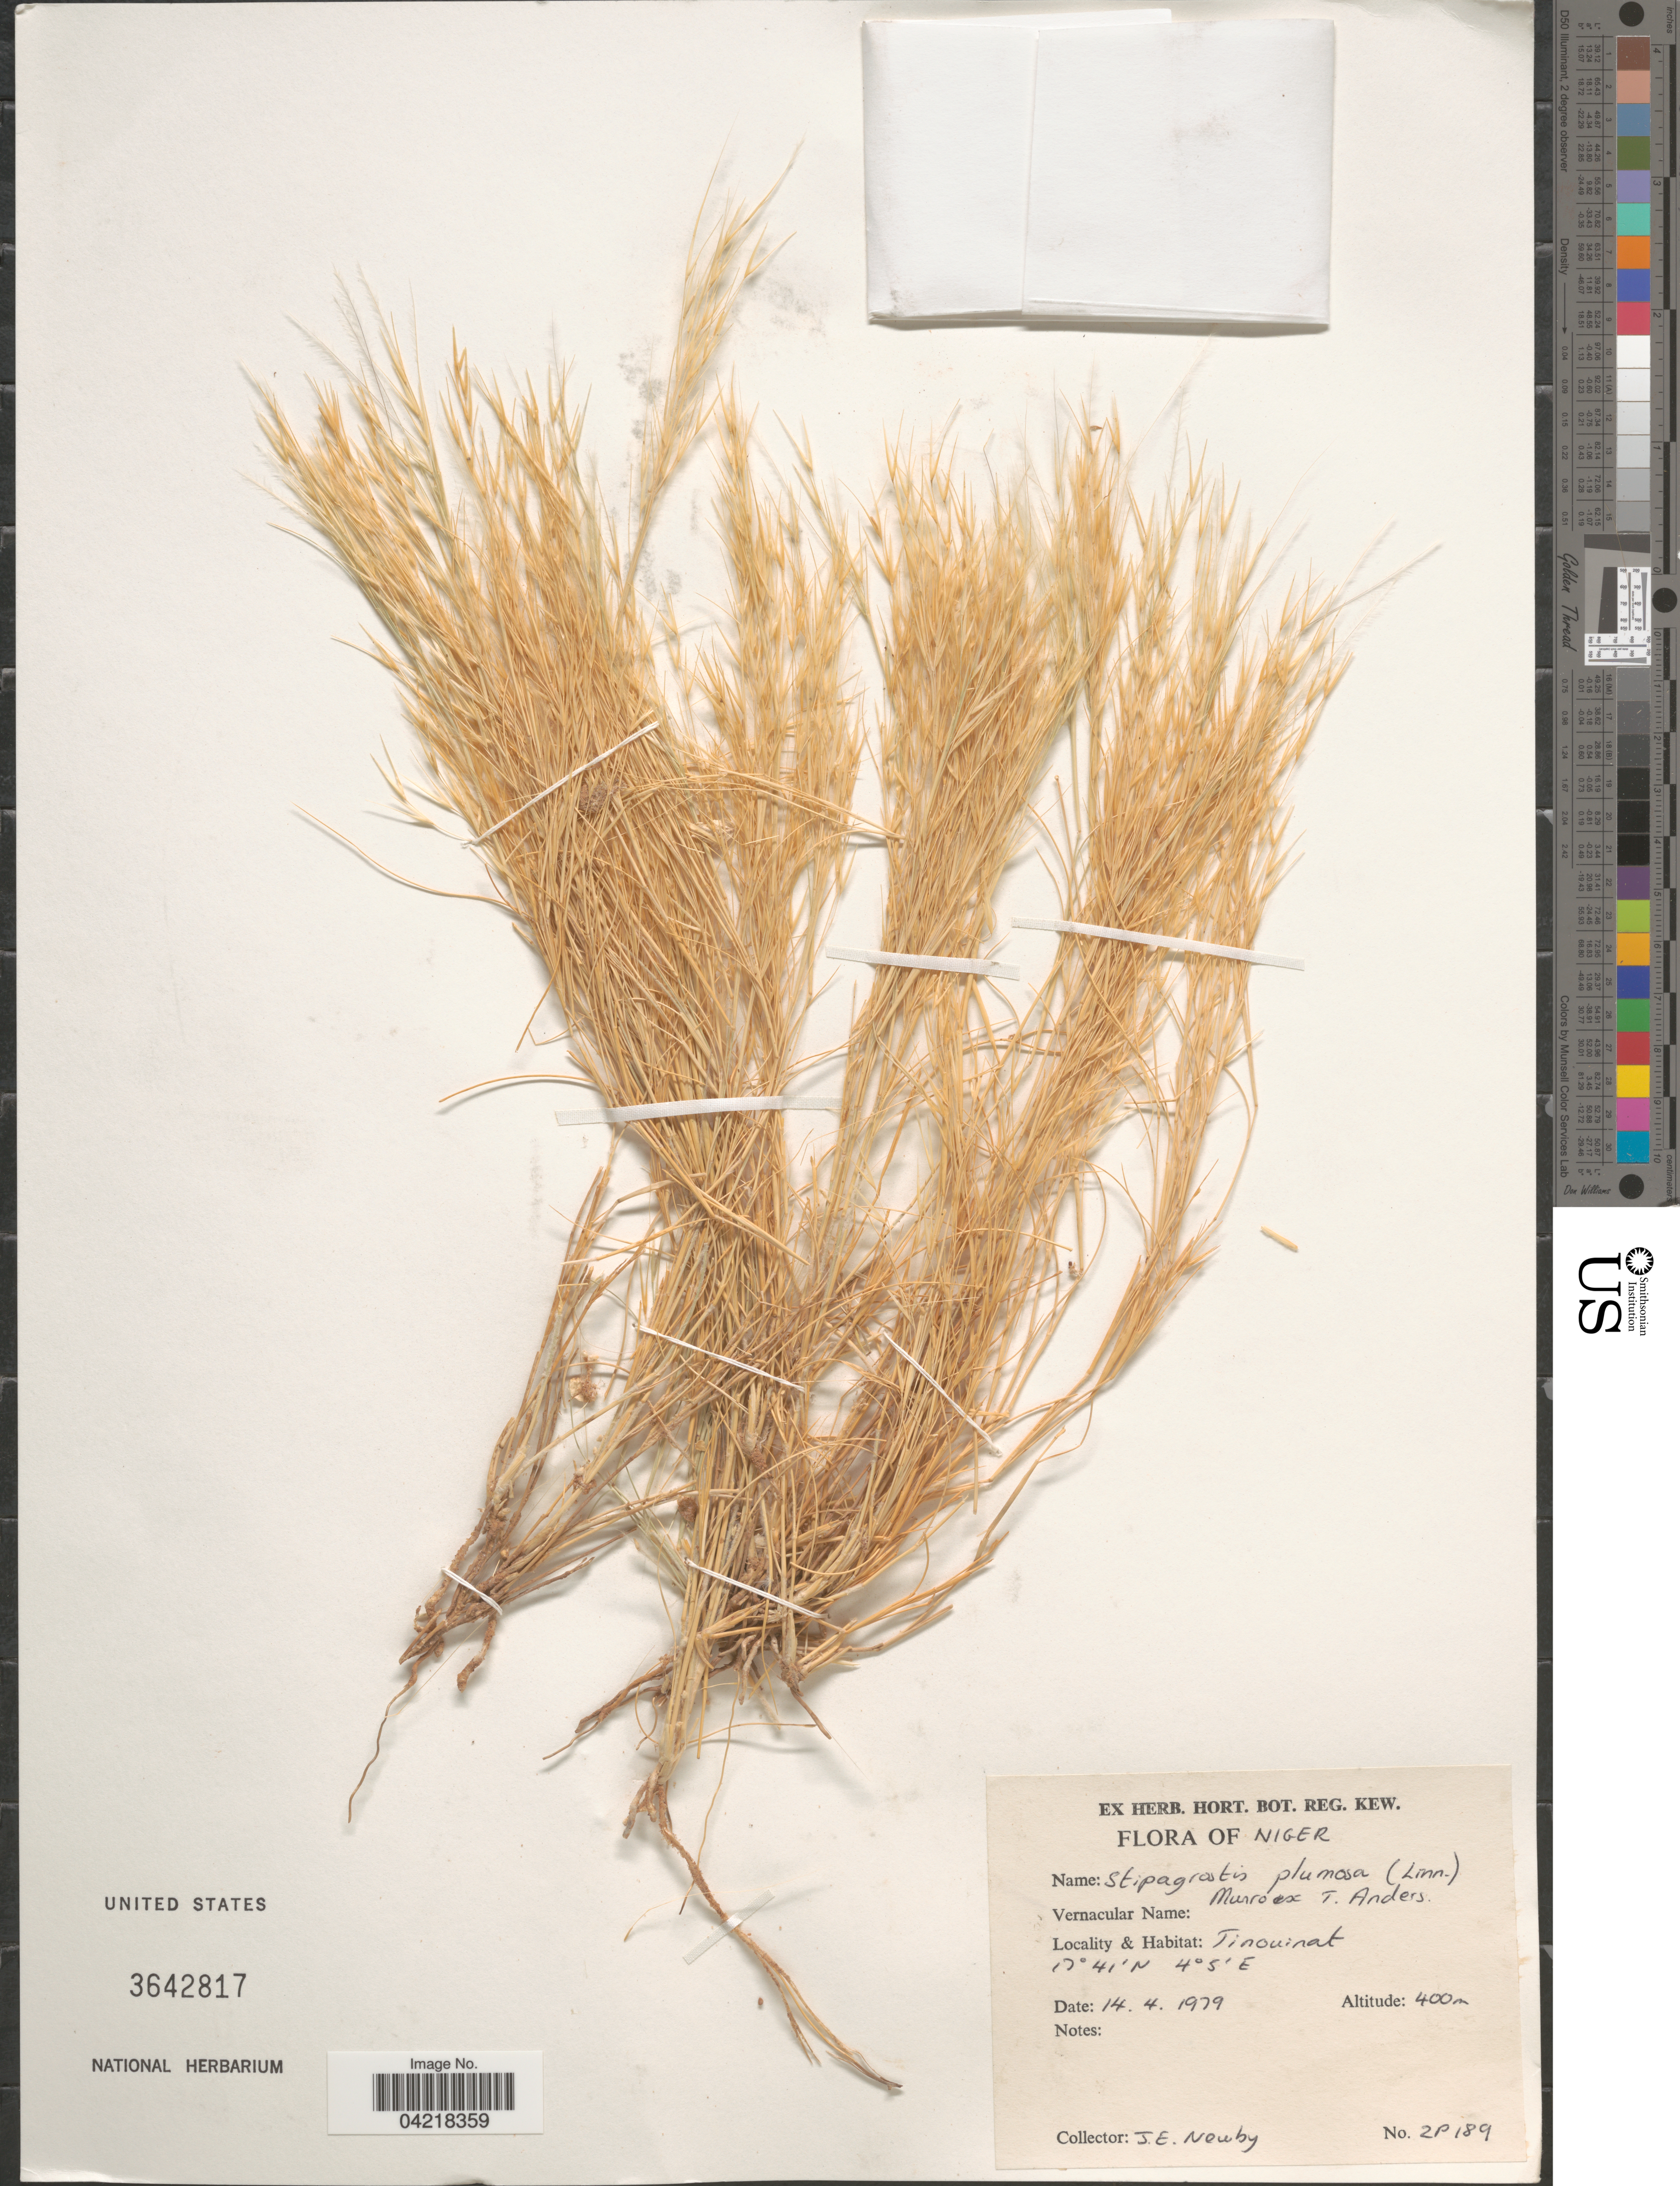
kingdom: Plantae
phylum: Tracheophyta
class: Liliopsida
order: Poales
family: Poaceae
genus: Stipagrostis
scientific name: Stipagrostis plumosa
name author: (L.) Munro ex T. Anderson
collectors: J. Newby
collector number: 2P189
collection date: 1979-04-14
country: Nigeria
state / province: Niger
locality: Tinouinat.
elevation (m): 400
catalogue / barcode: US 3642817